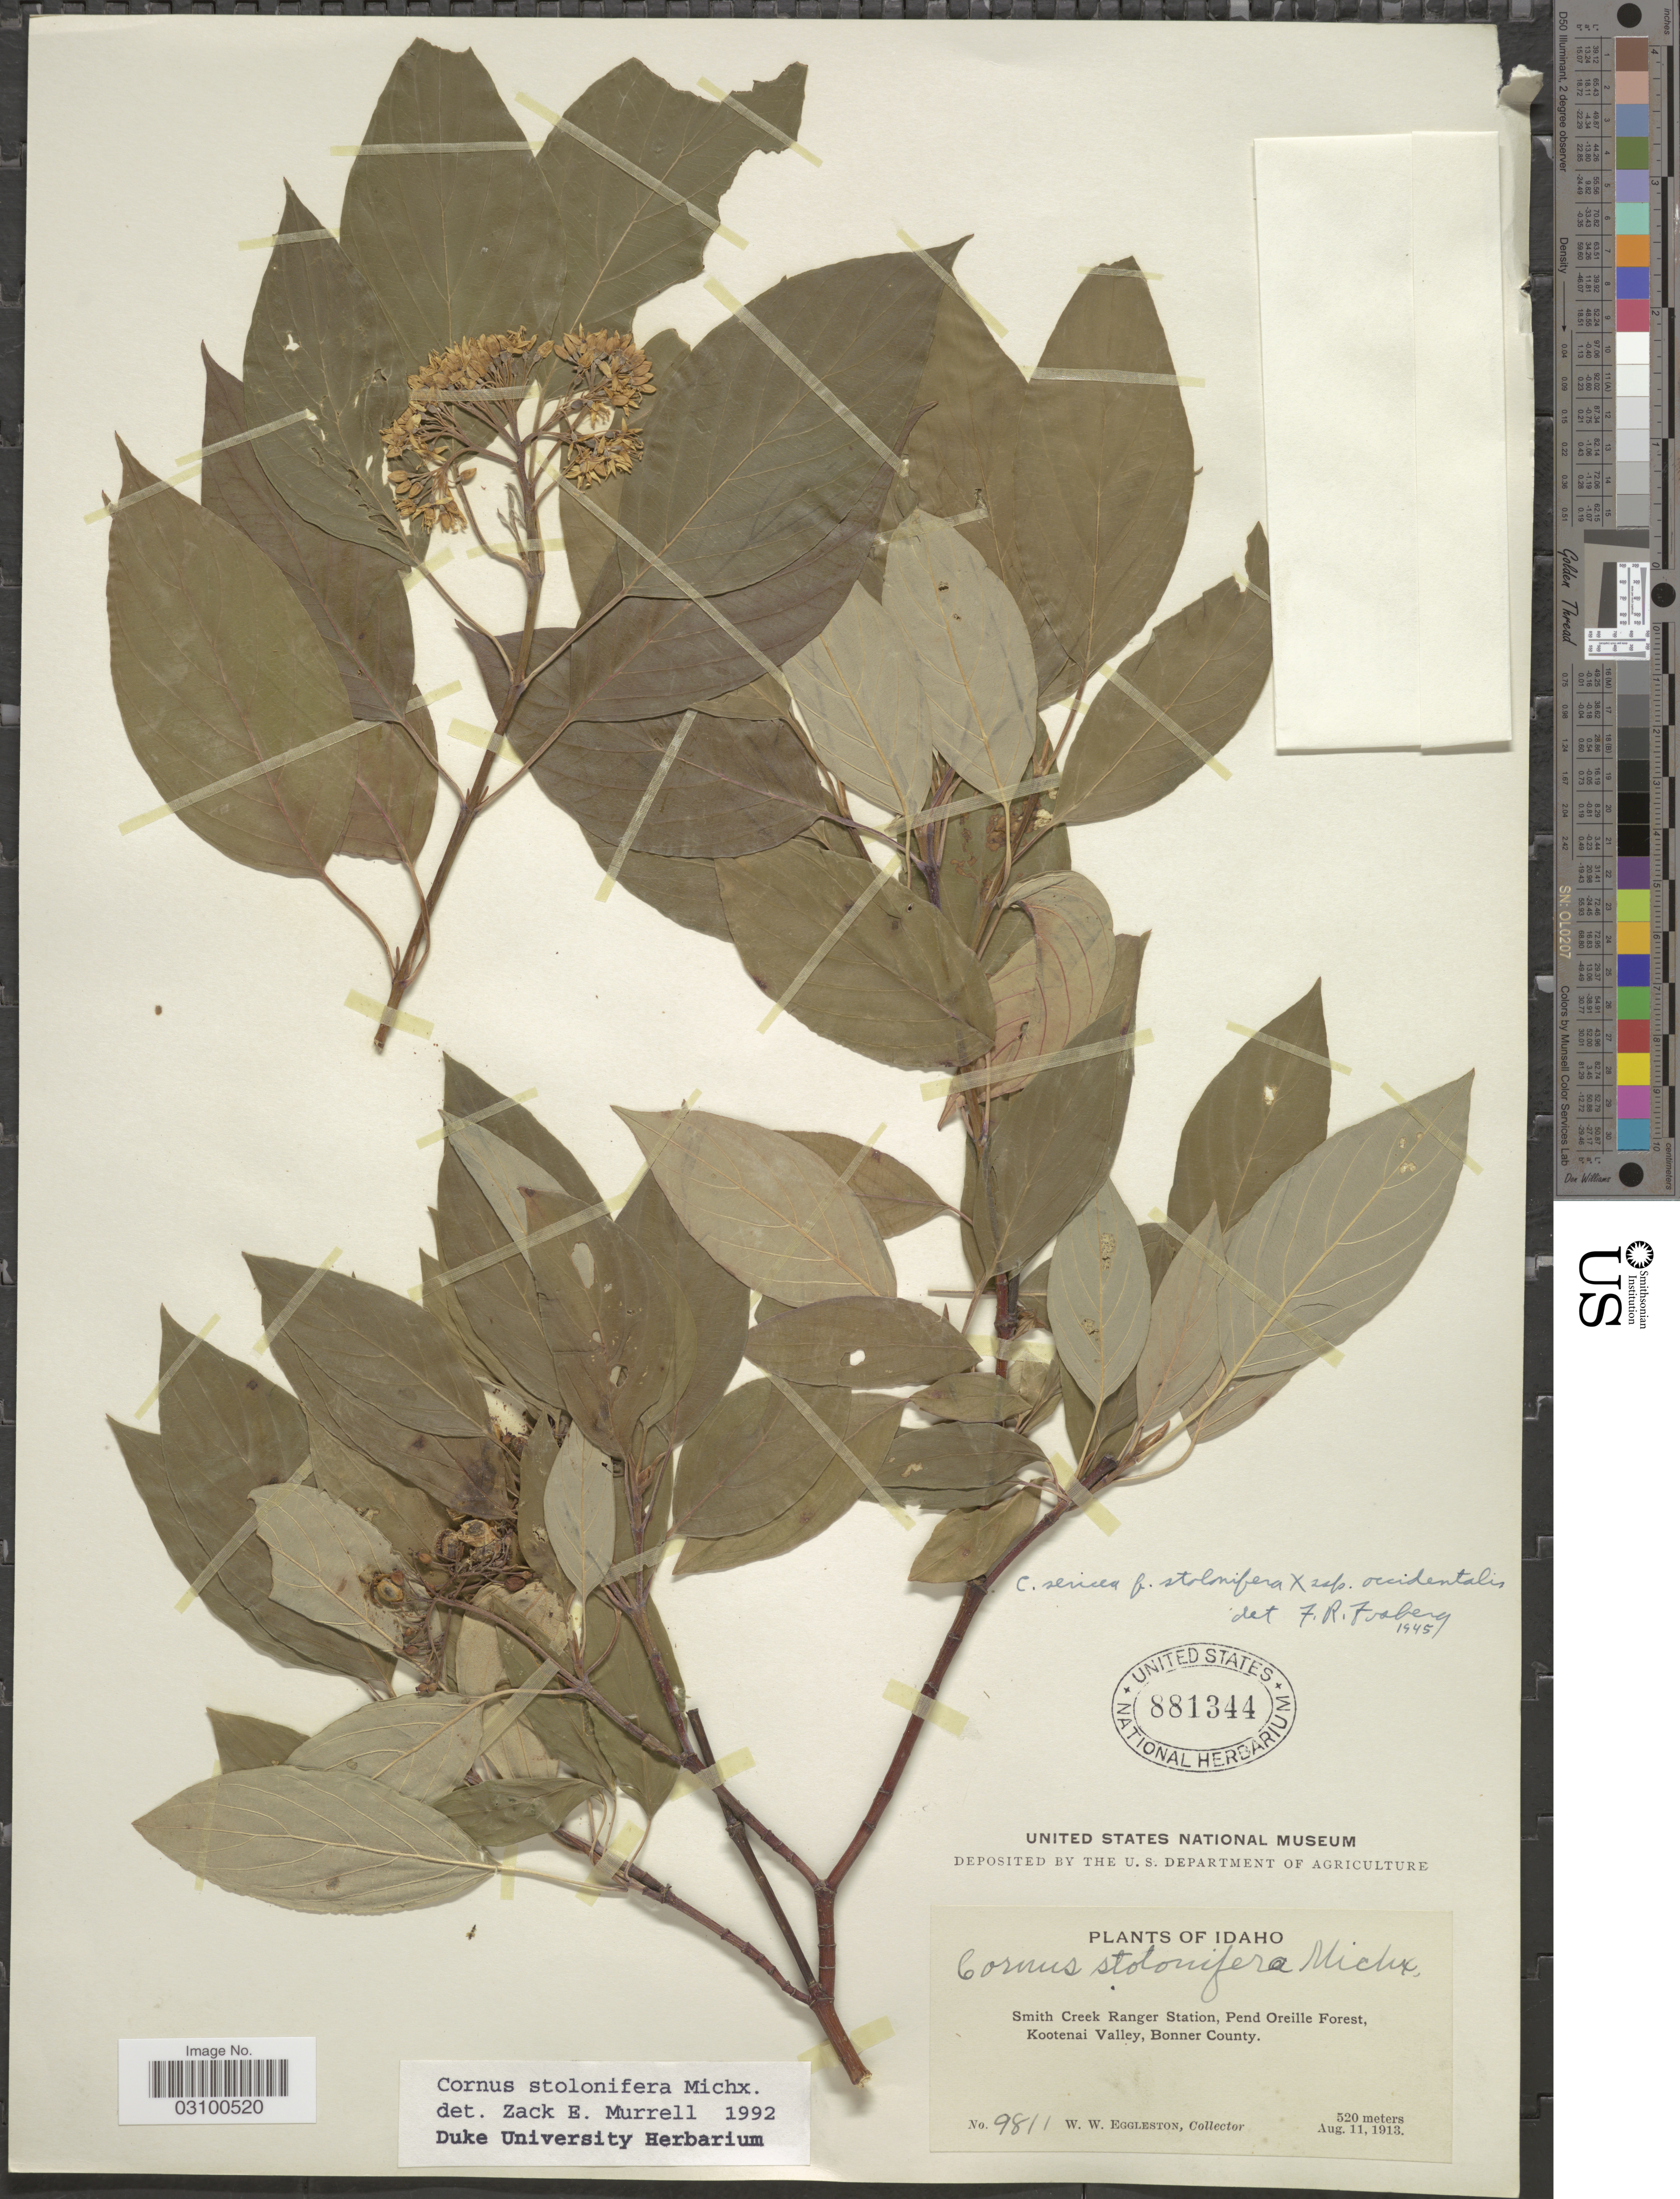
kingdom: Plantae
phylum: Tracheophyta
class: Magnoliopsida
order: Cornales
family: Cornaceae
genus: Cornus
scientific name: Cornus sericea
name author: L.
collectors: W. W. Eggleston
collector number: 9811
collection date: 1913-08-11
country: United States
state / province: Idaho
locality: Smith Creek Ranger Station, Pend Oreille Forest, Kootenai Valley, Bonner County.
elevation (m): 520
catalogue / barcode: US 881344